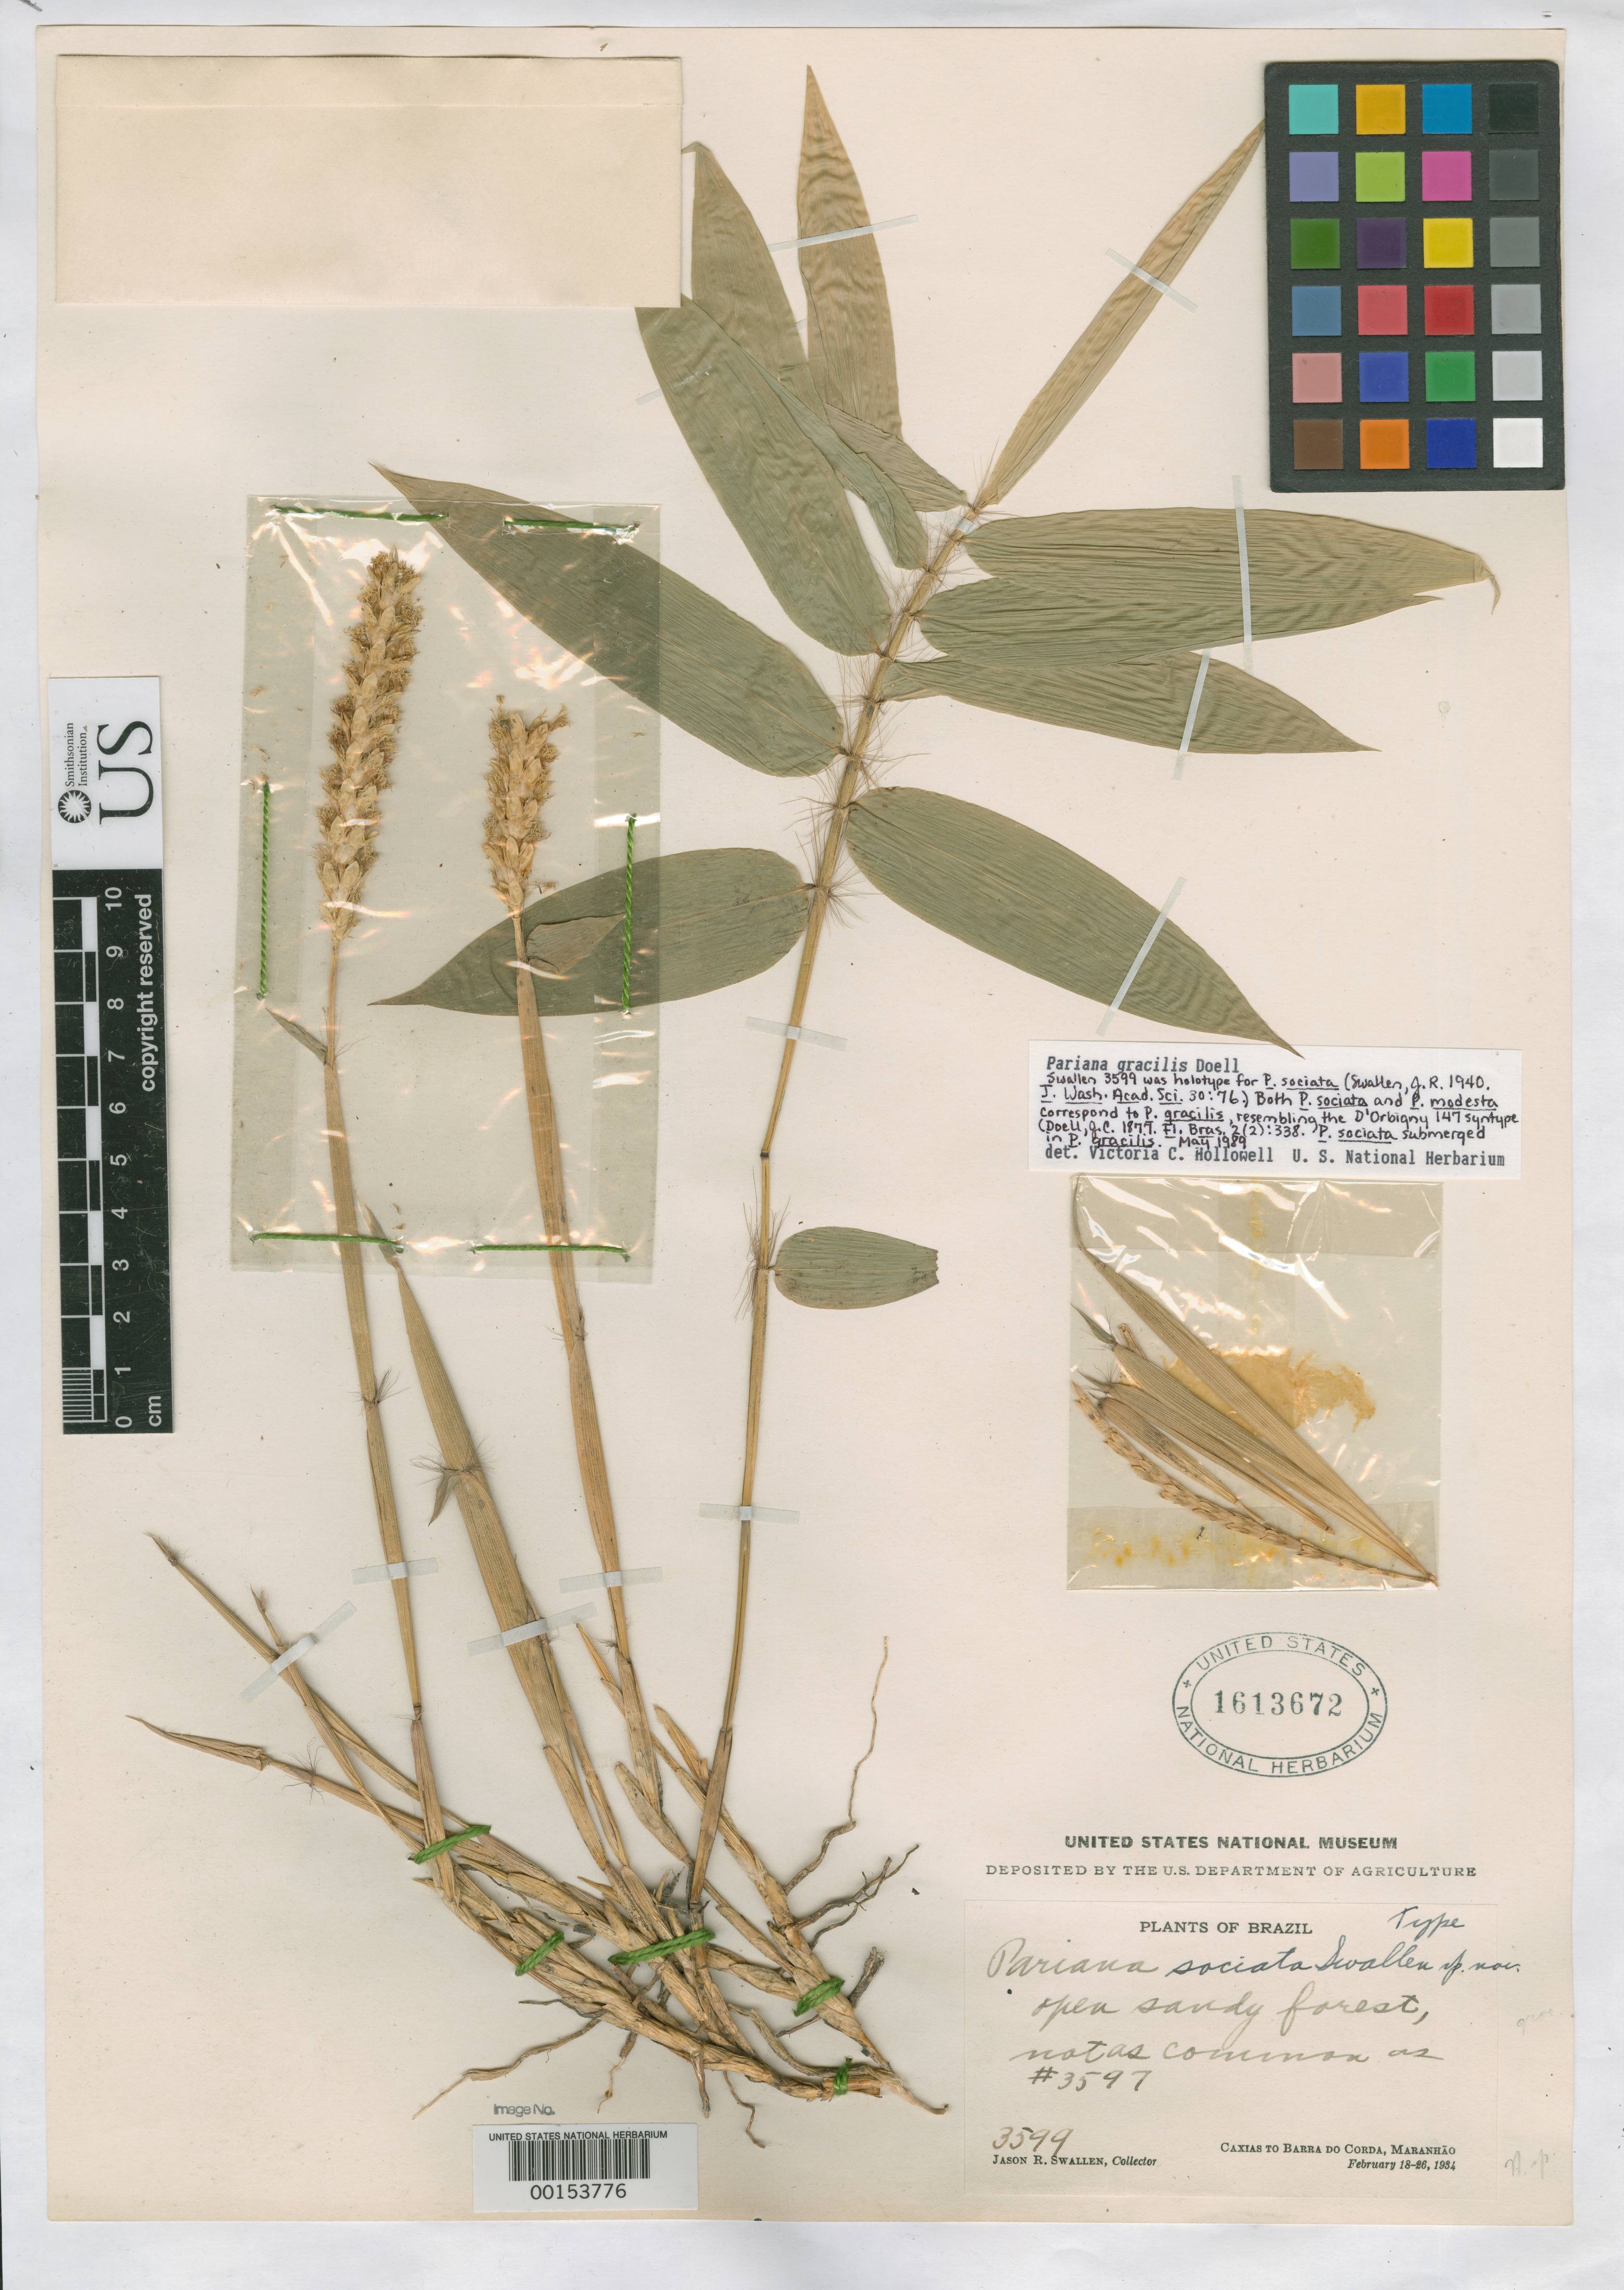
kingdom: Plantae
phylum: Tracheophyta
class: Liliopsida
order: Poales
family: Poaceae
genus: Pariana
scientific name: Pariana sociata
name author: Swallen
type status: Holotype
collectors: J. R. Swallen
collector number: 3599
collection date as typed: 18 Feb 1934 to 26 Feb 1934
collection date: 1934-02-18/1934-02-26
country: Brazil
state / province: Maranhão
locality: Caxias to Barra do Corda.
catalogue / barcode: US 1613672